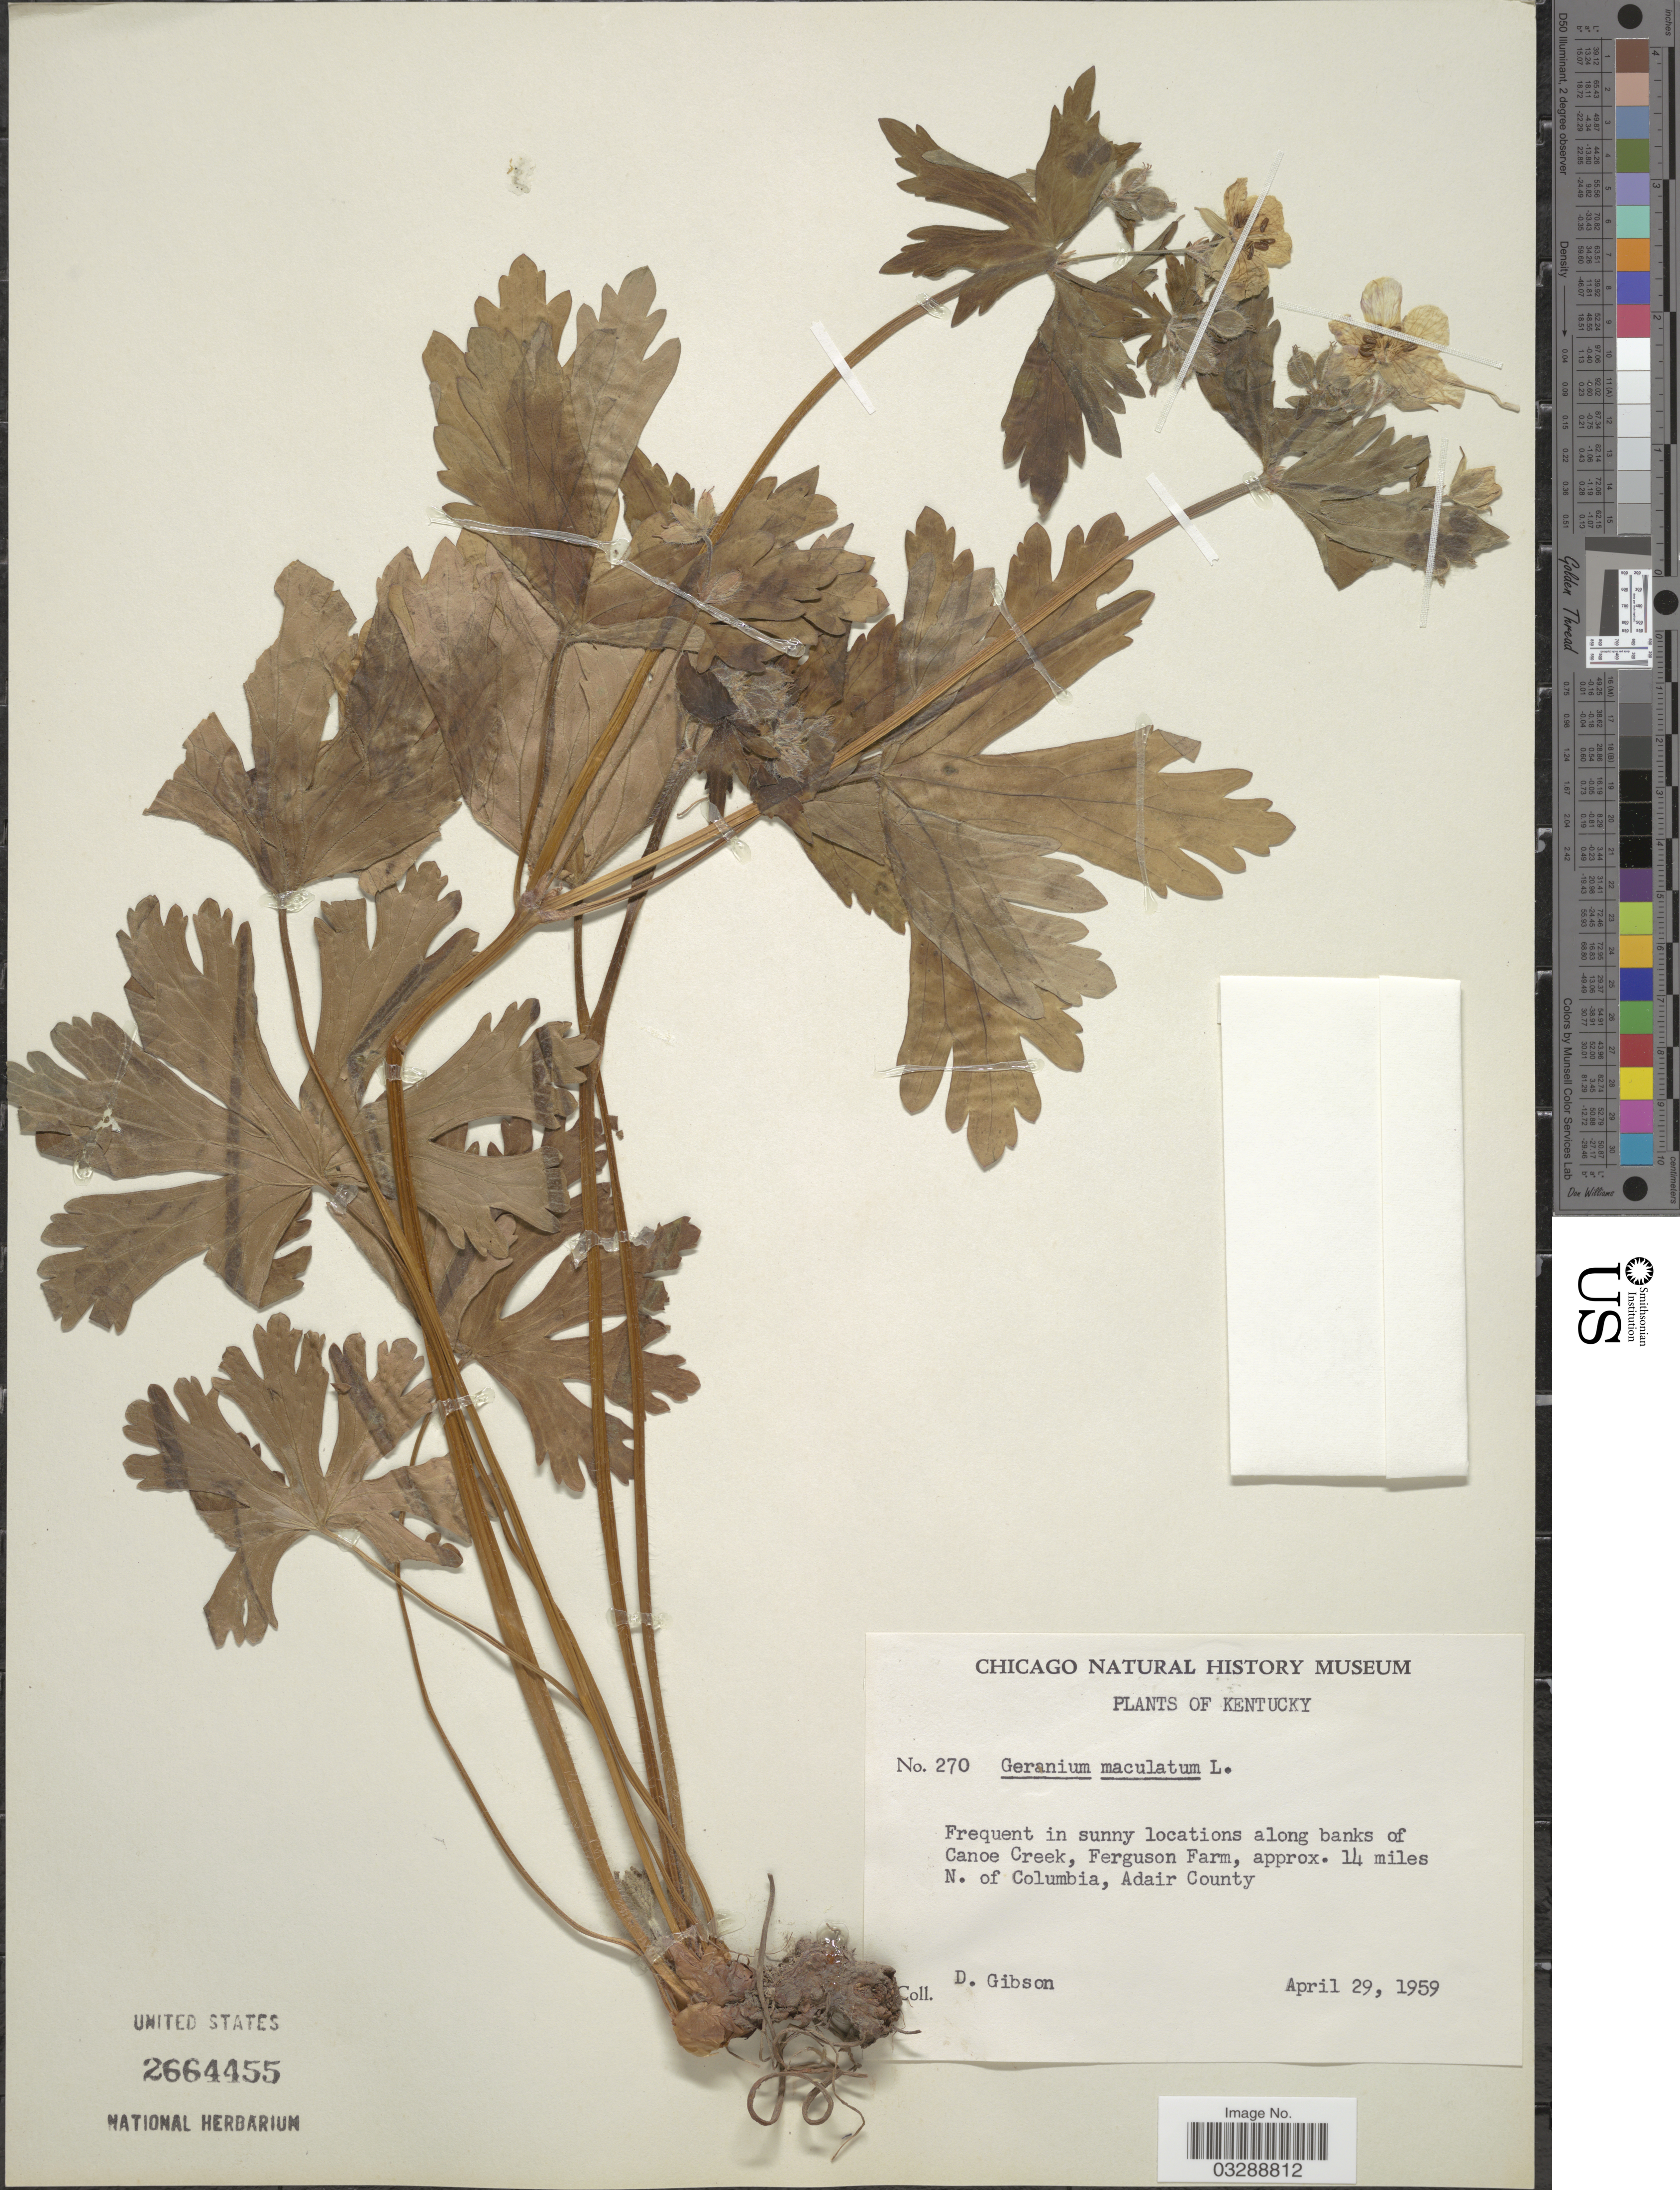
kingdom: Plantae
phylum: Tracheophyta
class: Magnoliopsida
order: Geraniales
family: Geraniaceae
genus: Geranium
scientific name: Geranium maculatum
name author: L.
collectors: D. Gibson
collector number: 270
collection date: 1959-04-29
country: United States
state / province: Kentucky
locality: Frequent in sunny locations along banks of Canoe Creek, Ferguson Farm, approx. 14 miles N. of Columbia, Adair County.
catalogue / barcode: US 2664455